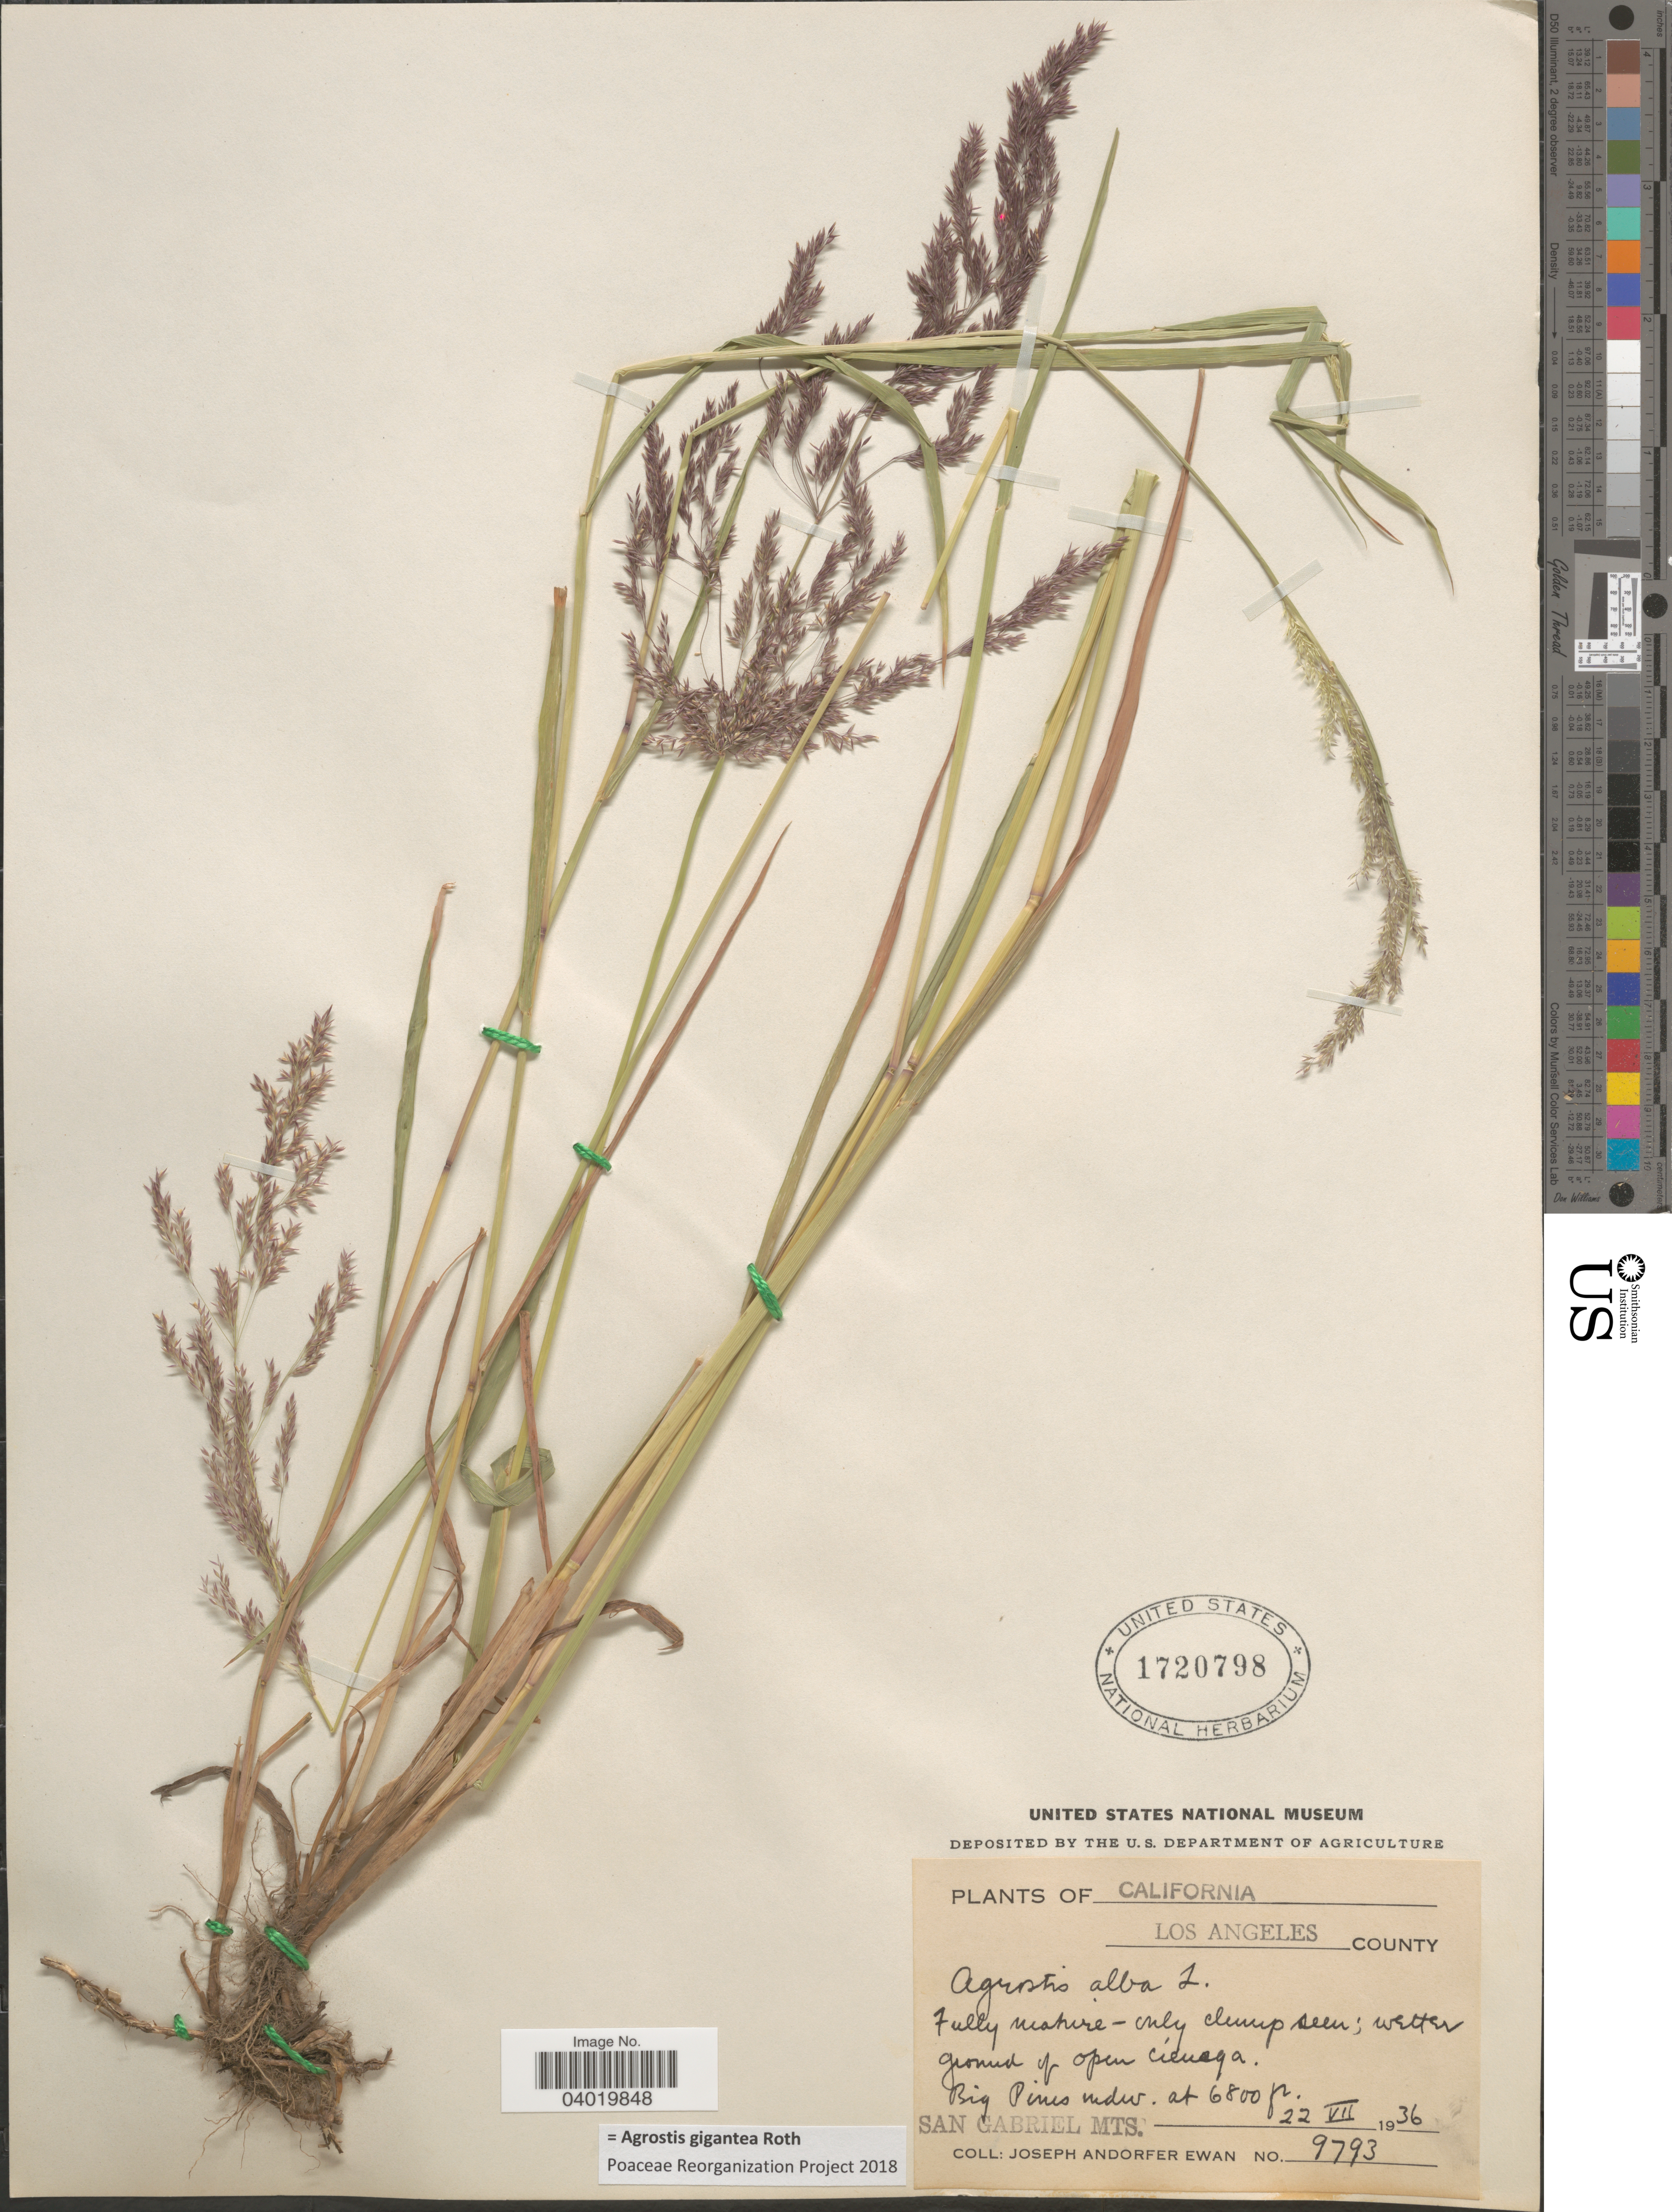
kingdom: Plantae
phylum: Tracheophyta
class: Liliopsida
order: Poales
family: Poaceae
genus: Agrostis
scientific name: Agrostis gigantea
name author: Roth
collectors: J. A. Ewan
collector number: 9793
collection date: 1936-07-22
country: United States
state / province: California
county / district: Los Angeles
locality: Los Angeles County. Wetter ground of open cienega. Big Pinus mdw. San Gabriel Mts.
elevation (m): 2073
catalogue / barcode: US 1720798